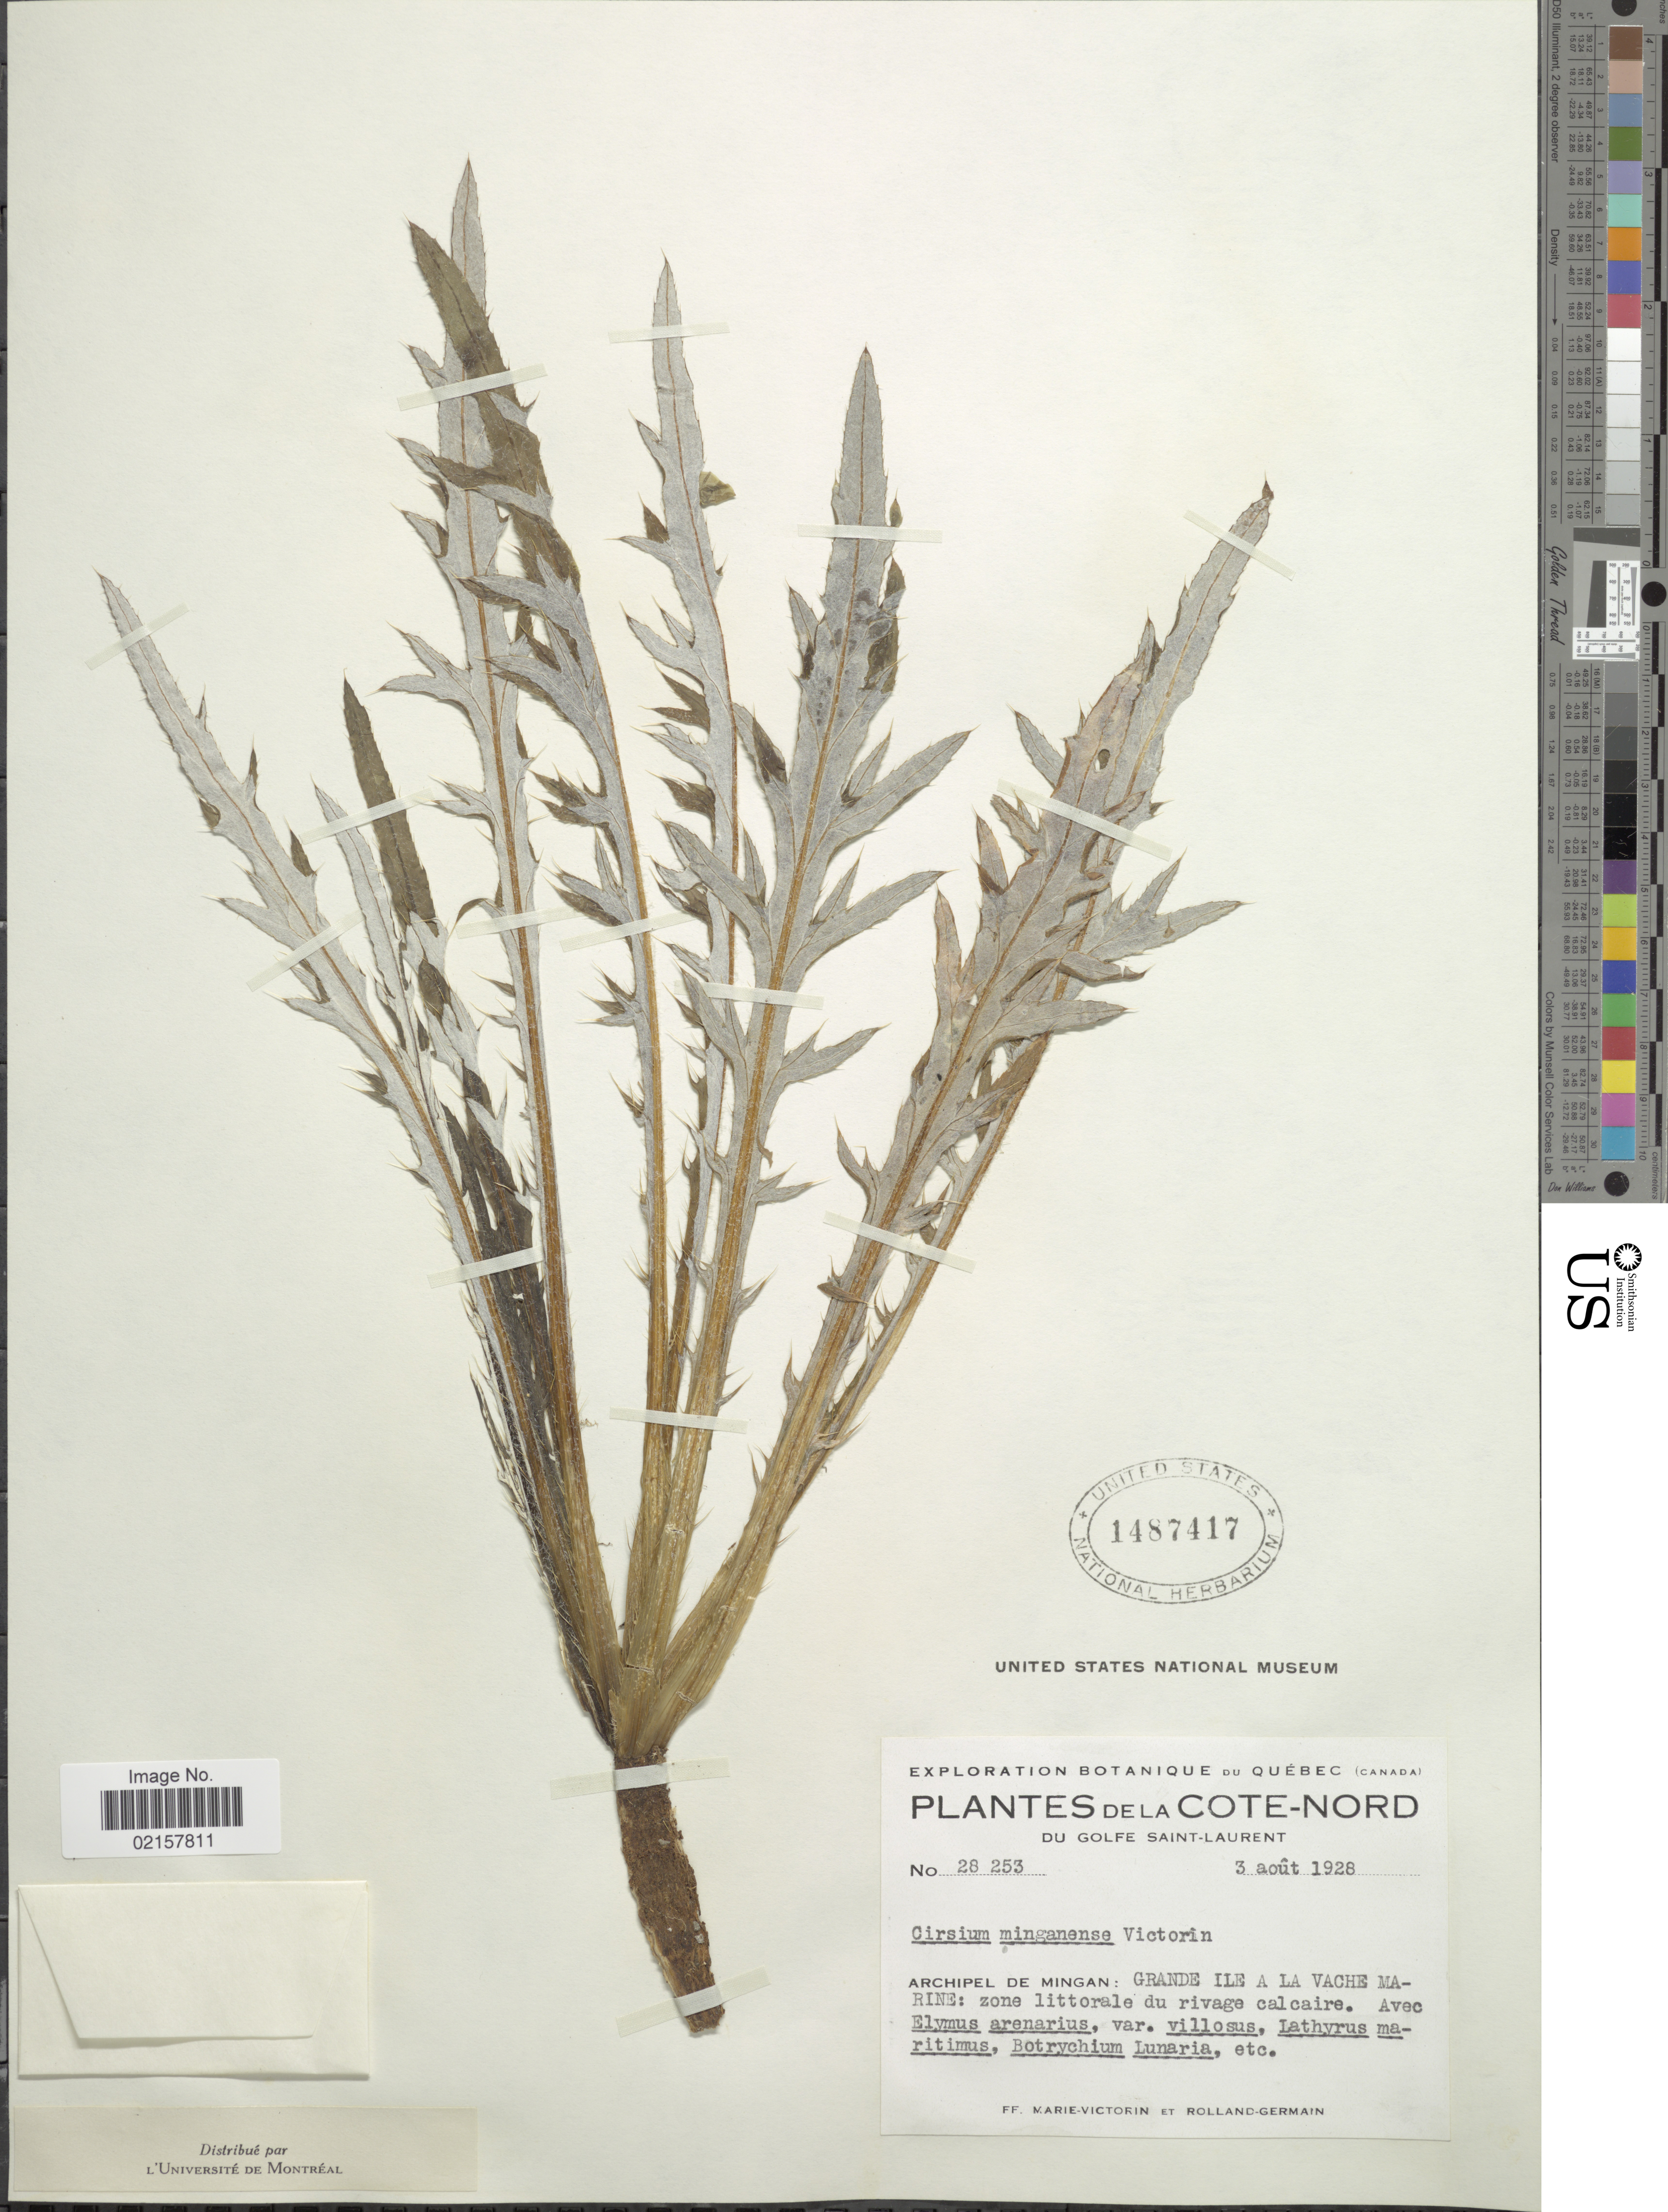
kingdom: Plantae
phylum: Tracheophyta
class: Magnoliopsida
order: Asterales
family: Asteraceae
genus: Cirsium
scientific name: Cirsium scariosum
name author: Nutt.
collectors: F. Marie-Victorin & Rolland-Germain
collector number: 28253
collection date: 1926-08-03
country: Canada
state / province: Quebec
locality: De la Cote-Nord, du golfe Saint-Laurent, Archipel de Mingan: Grande Ile a La Vache Marine: zone littorale du rivage calcaire.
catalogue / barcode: US 1487417